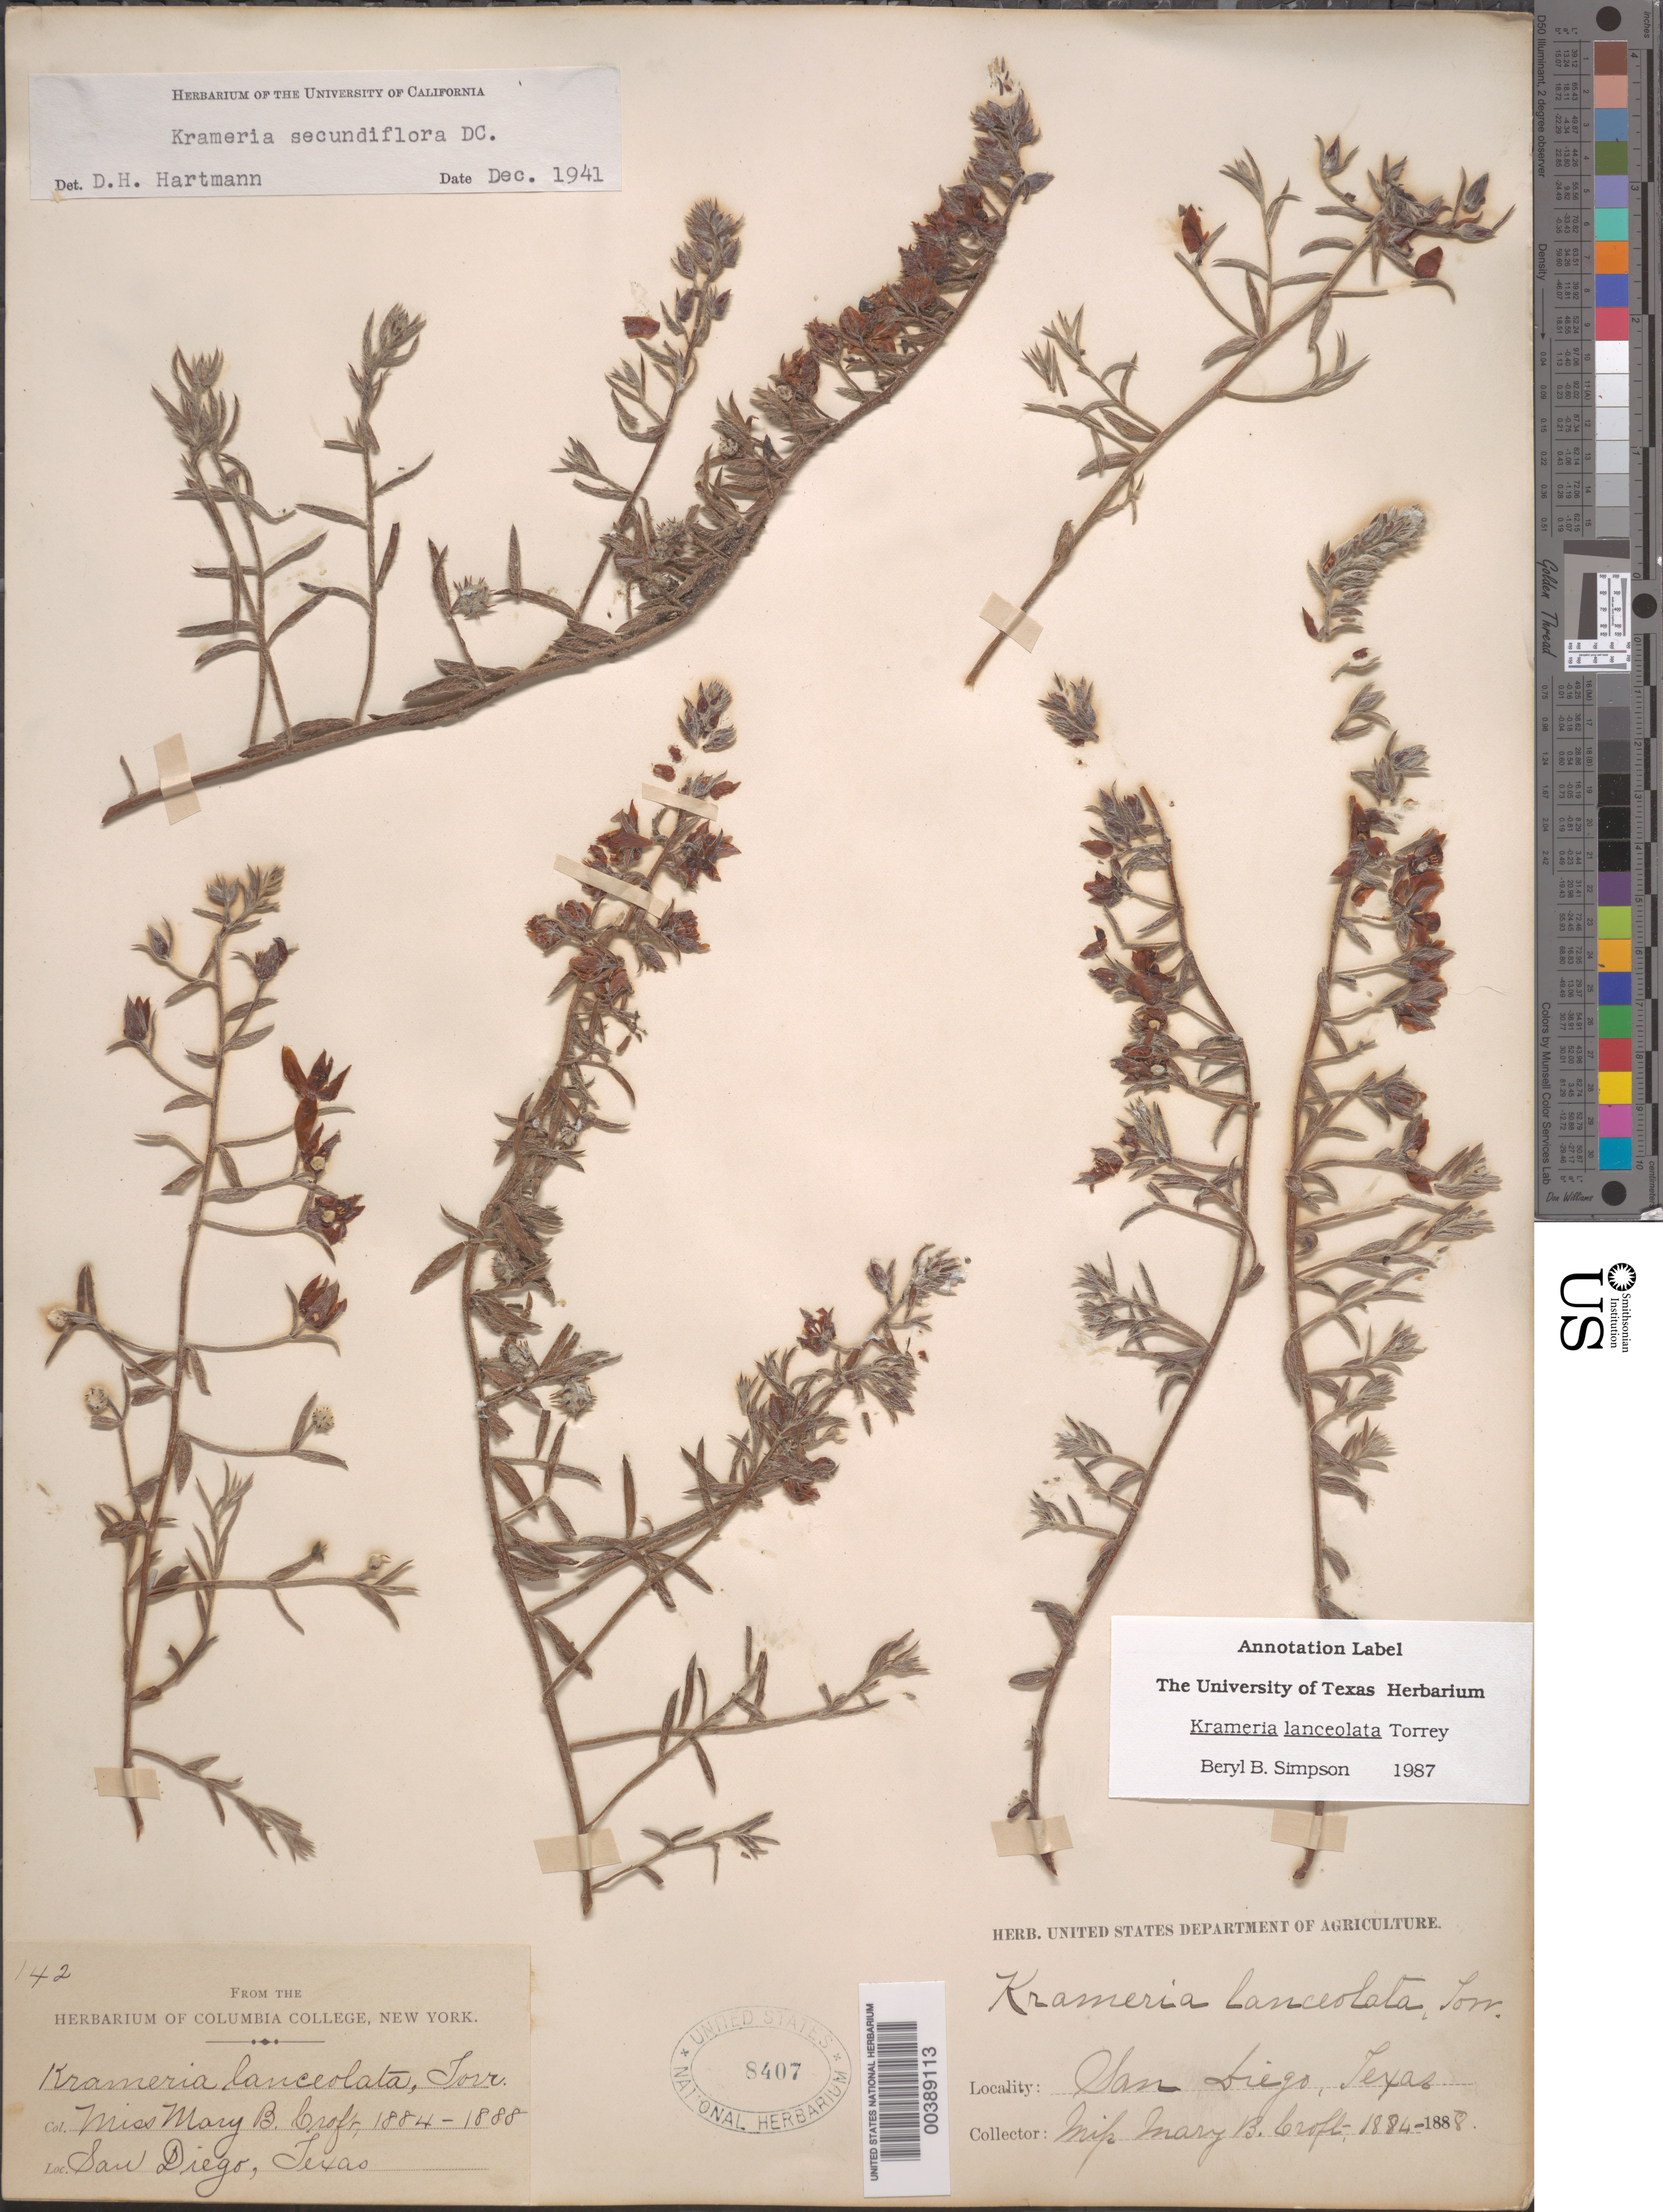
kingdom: Plantae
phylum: Tracheophyta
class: Magnoliopsida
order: Zygophyllales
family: Krameriaceae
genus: Krameria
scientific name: Krameria lanceolata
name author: Torr.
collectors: M. Croft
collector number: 142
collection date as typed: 1884 to -- -- 1888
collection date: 1884/1888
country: United States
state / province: Texas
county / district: Duval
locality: San diego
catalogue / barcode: US 8407